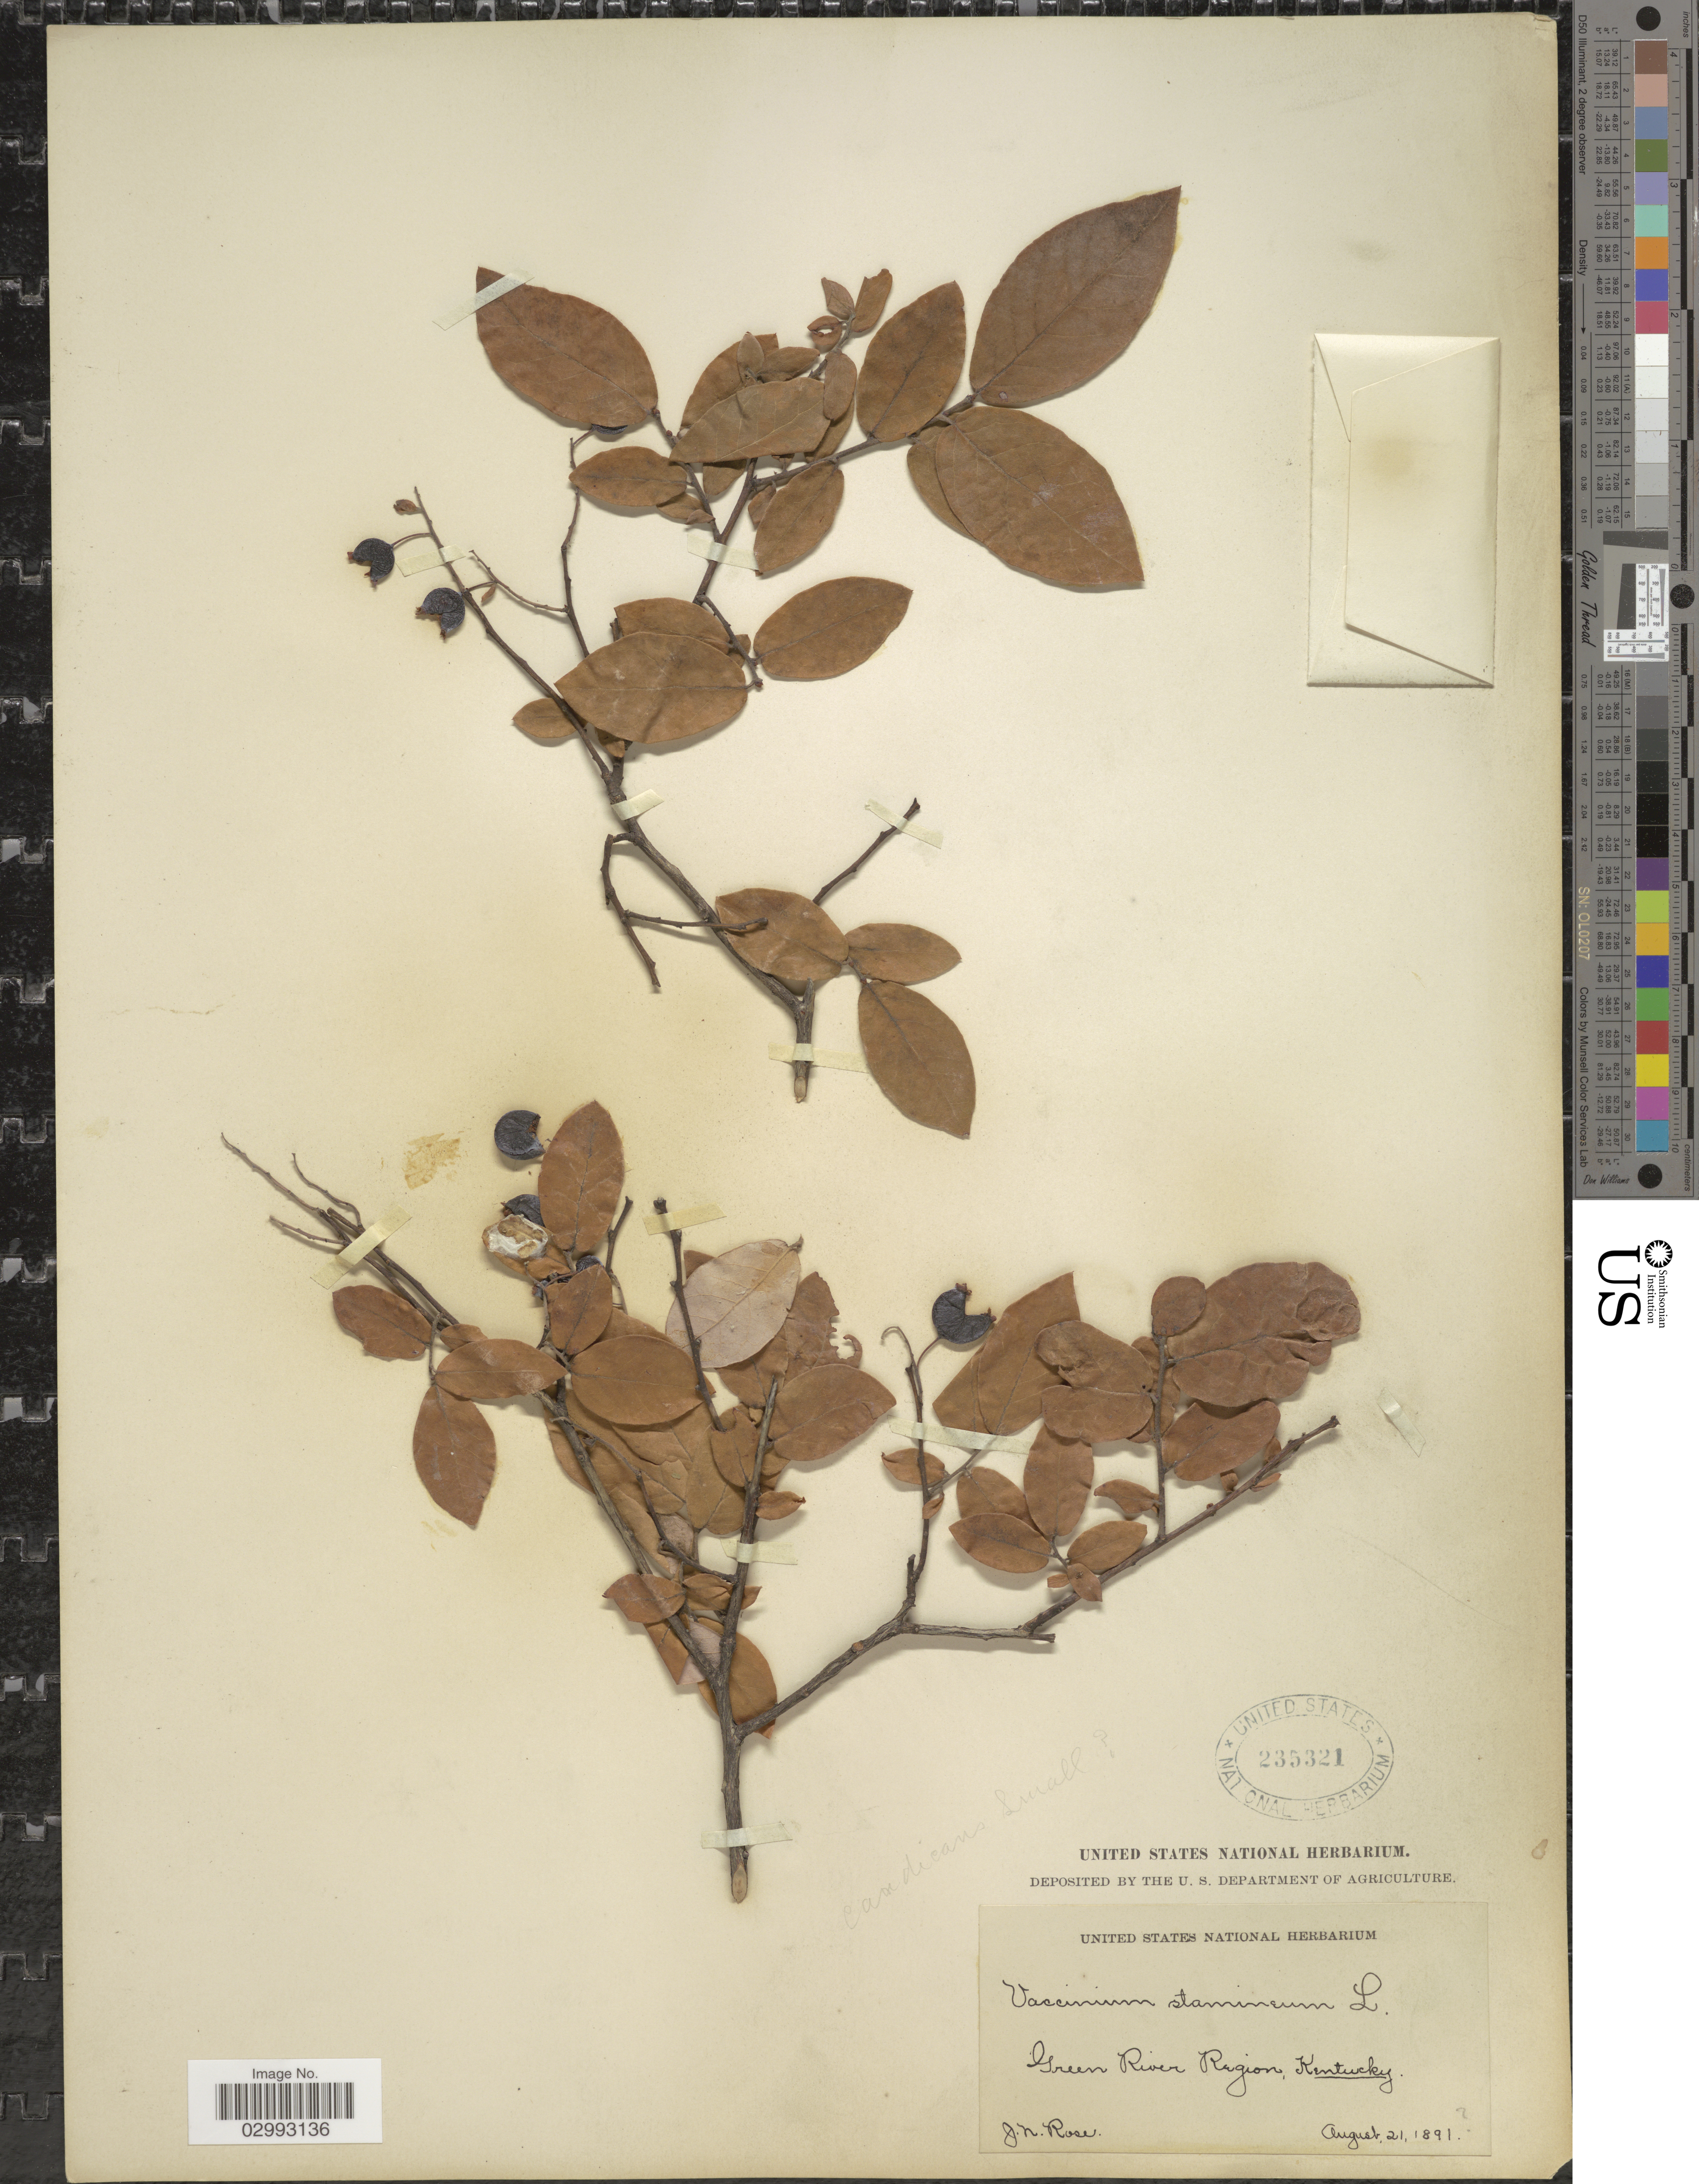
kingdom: Plantae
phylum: Tracheophyta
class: Magnoliopsida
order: Ericales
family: Ericaceae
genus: Polycodium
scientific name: Polycodium candicans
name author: (C. Mohr) Small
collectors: J. N. Rose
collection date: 1891-08-21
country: United States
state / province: Kentucky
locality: Green River Region.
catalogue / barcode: US 235321